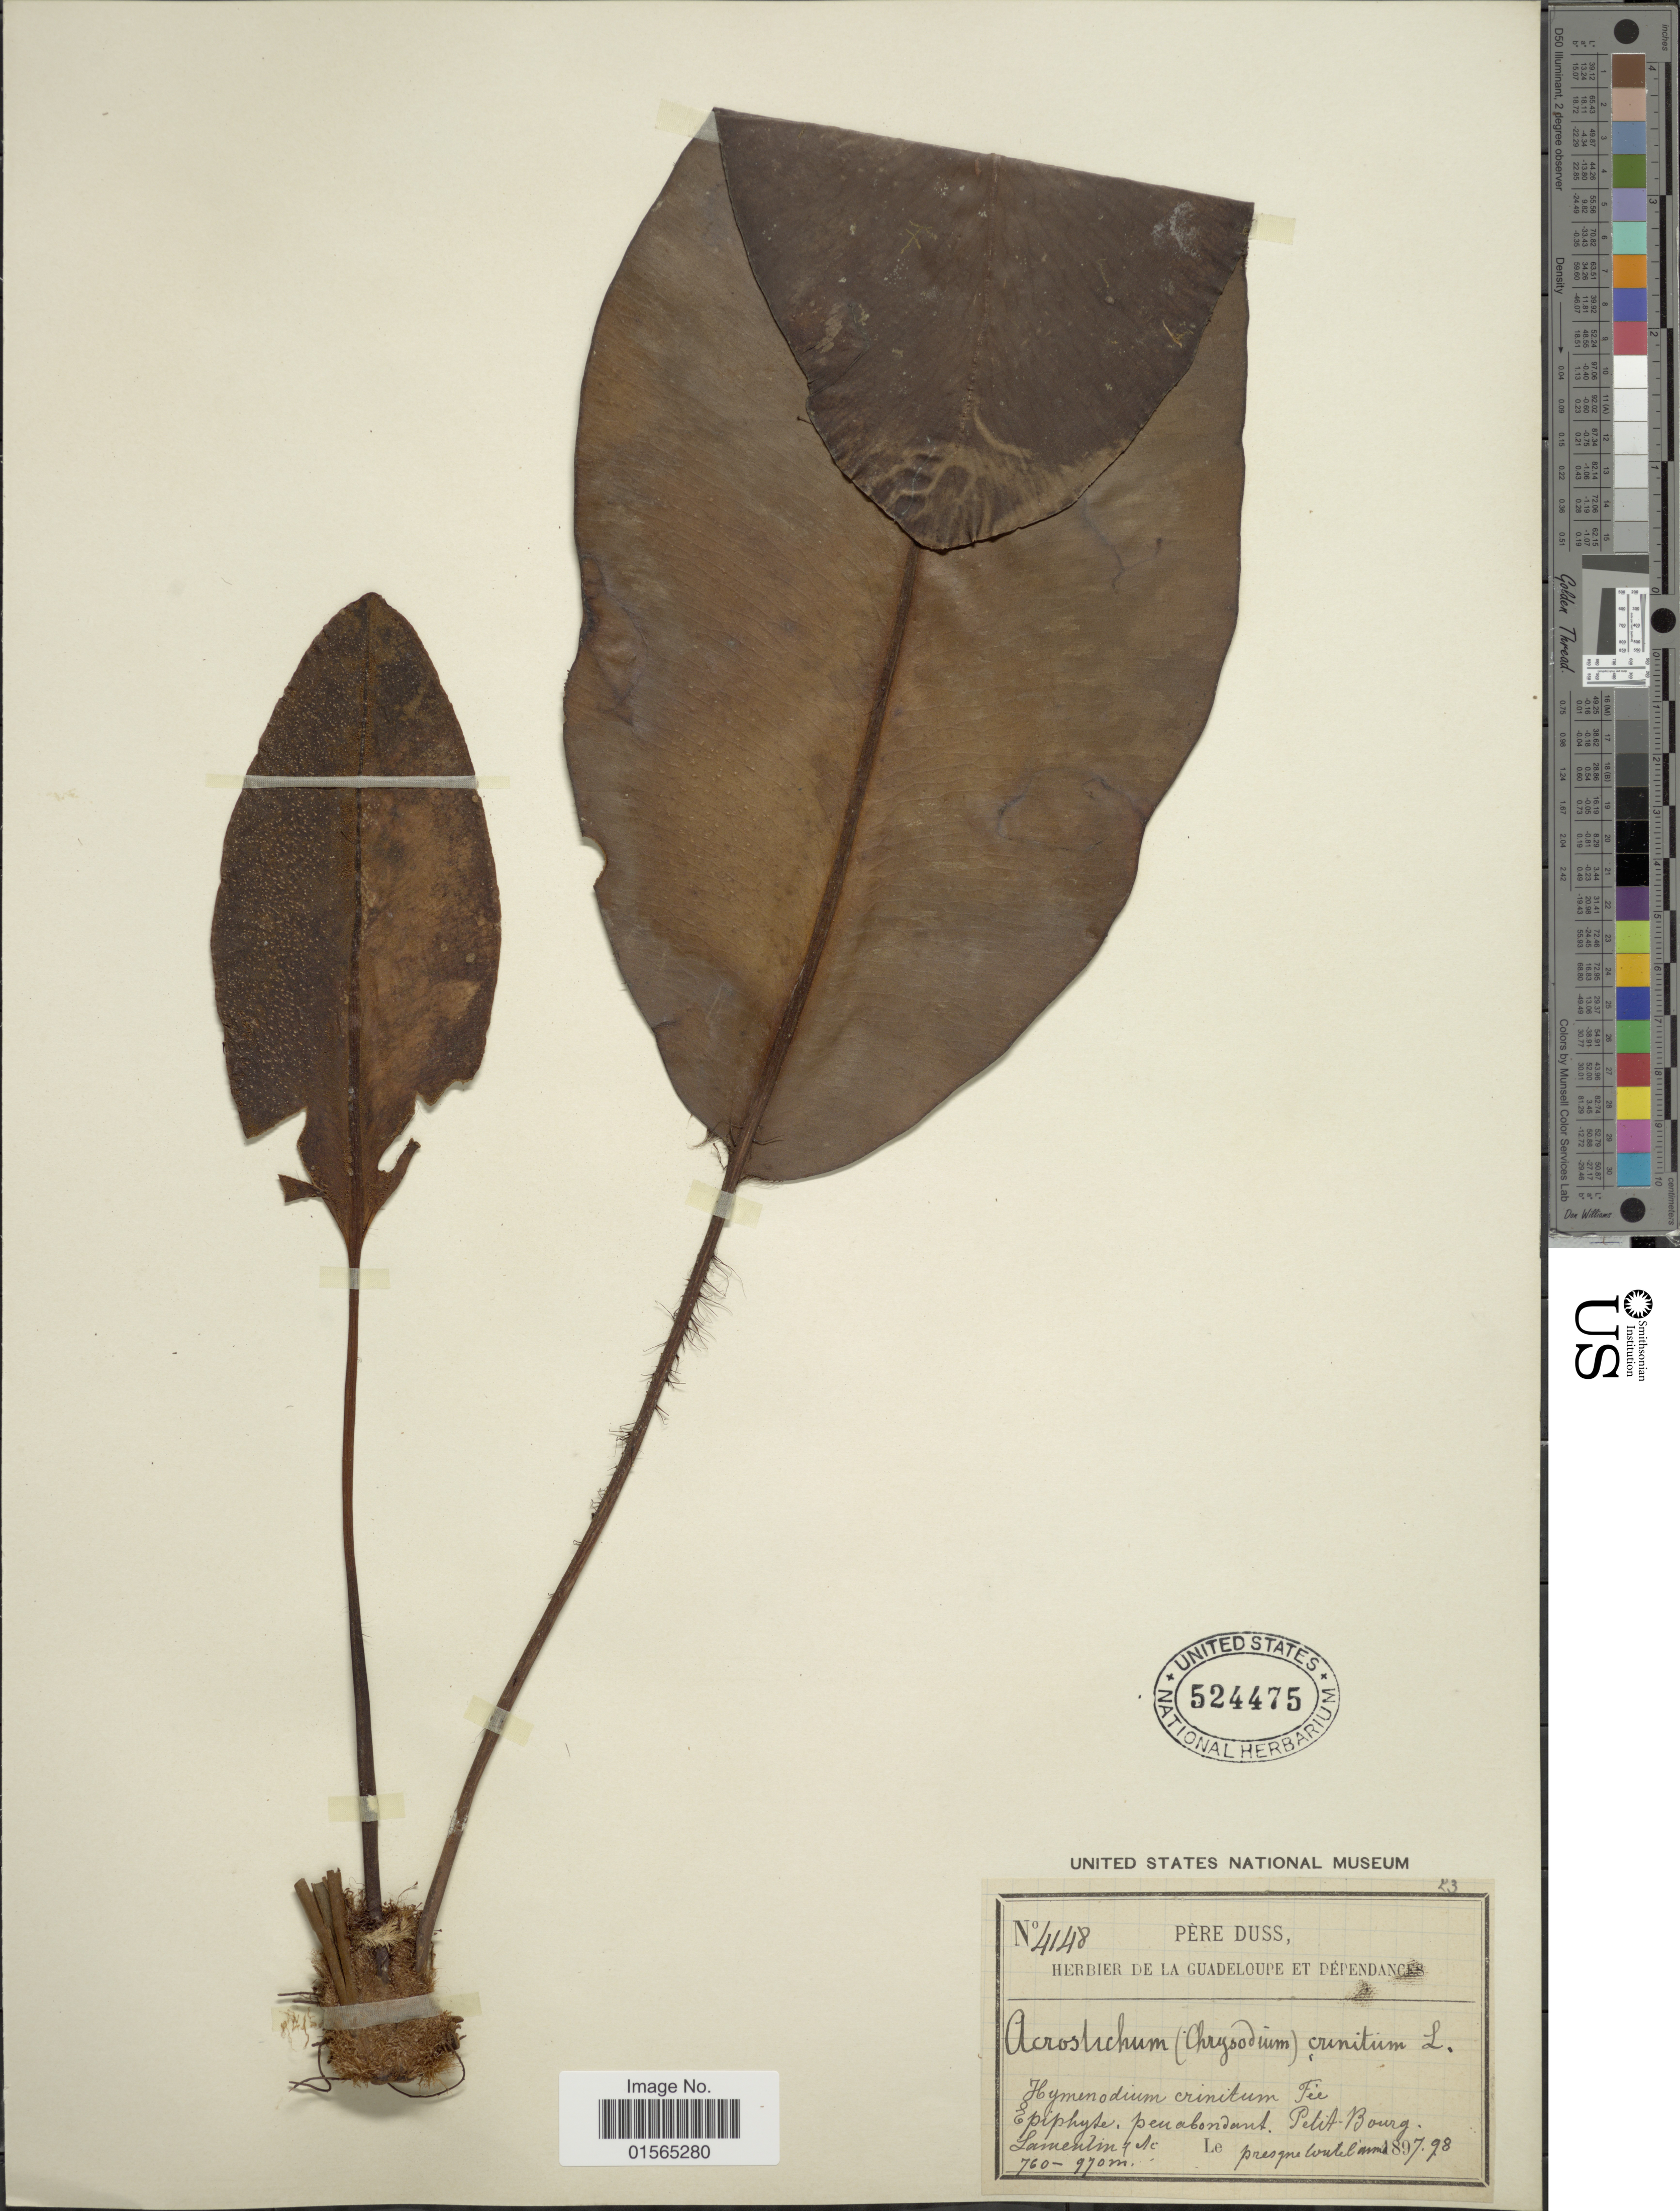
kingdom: Plantae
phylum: Tracheophyta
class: Polypodiopsida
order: Polypodiales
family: Dryopteridaceae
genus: Elaphoglossum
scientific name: Elaphoglossum crinitum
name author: (L.) Christ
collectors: Père Duss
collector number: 4148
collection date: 1897/1898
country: Guadeloupe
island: Leeward Is.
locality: Epiphyte, peu abondant, Petit-Bourg, Lamentin etc, presque toute l'annee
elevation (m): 760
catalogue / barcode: US 524475